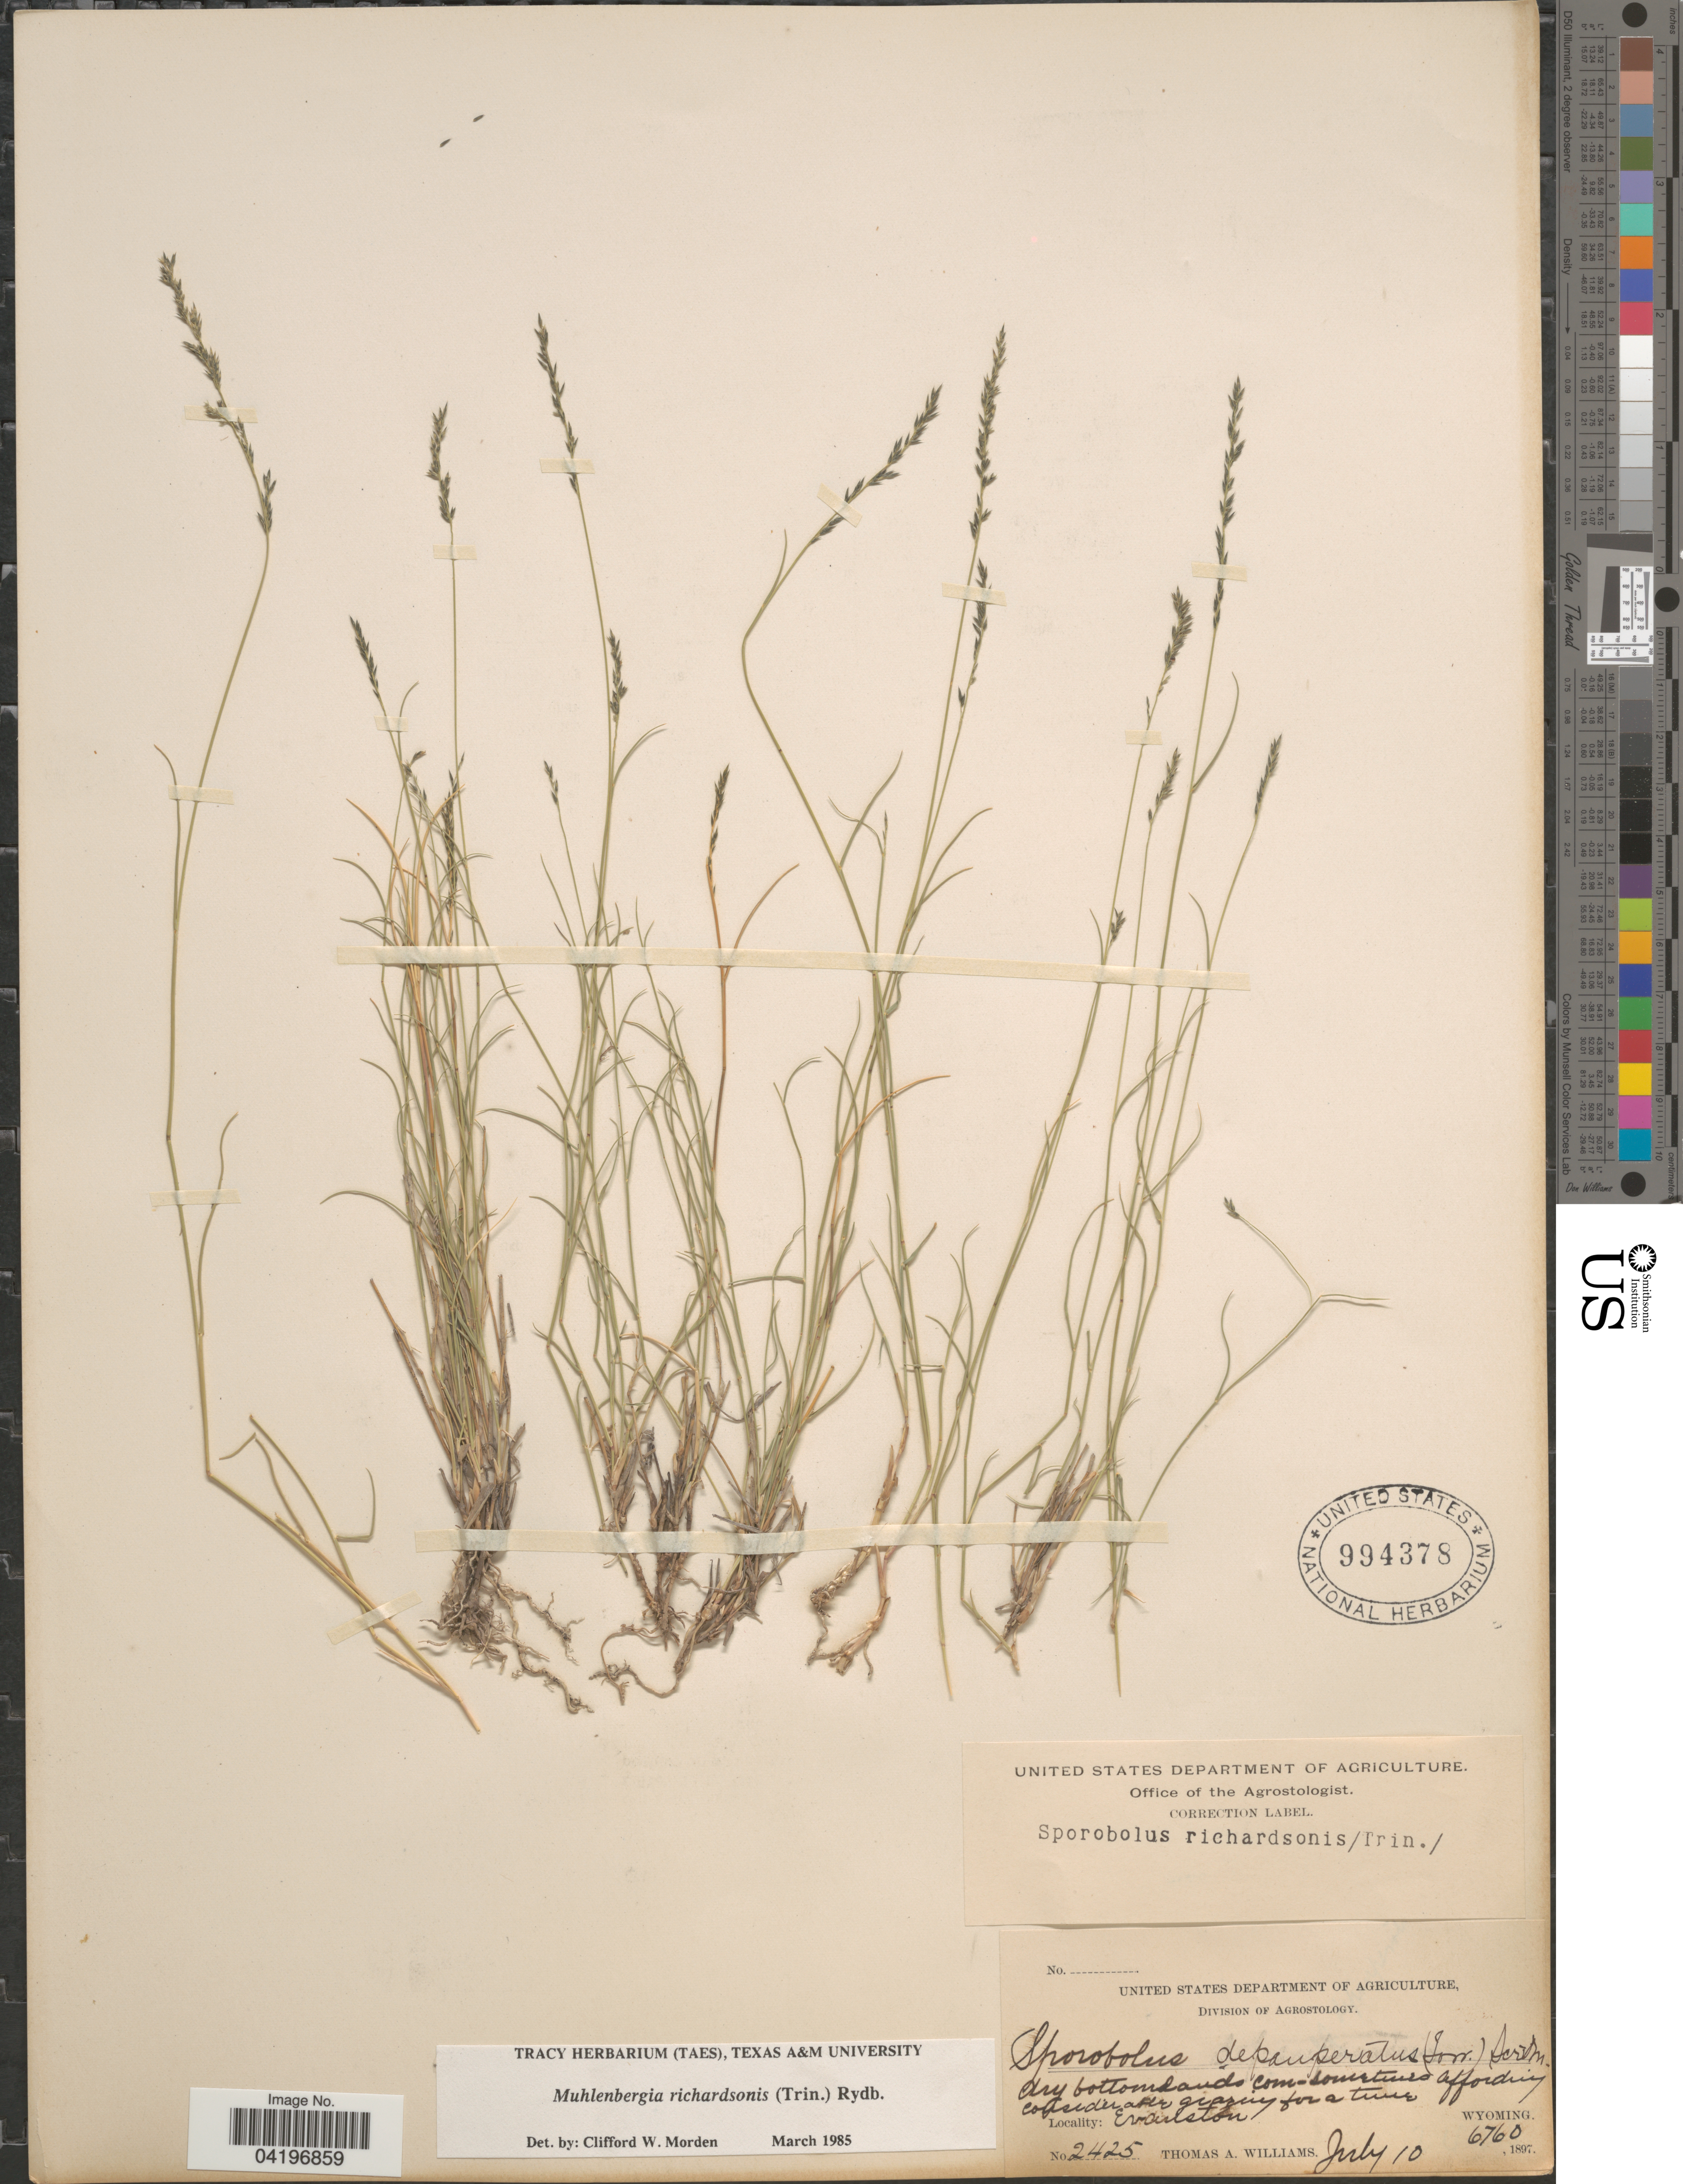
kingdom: Plantae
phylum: Tracheophyta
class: Liliopsida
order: Poales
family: Poaceae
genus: Muhlenbergia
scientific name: Muhlenbergia richardsonis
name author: (Trin.) Rydb.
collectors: T. A. Williams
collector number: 2425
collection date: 1897-07-10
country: United States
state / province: Wyoming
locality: Evanston.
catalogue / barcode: US 994378